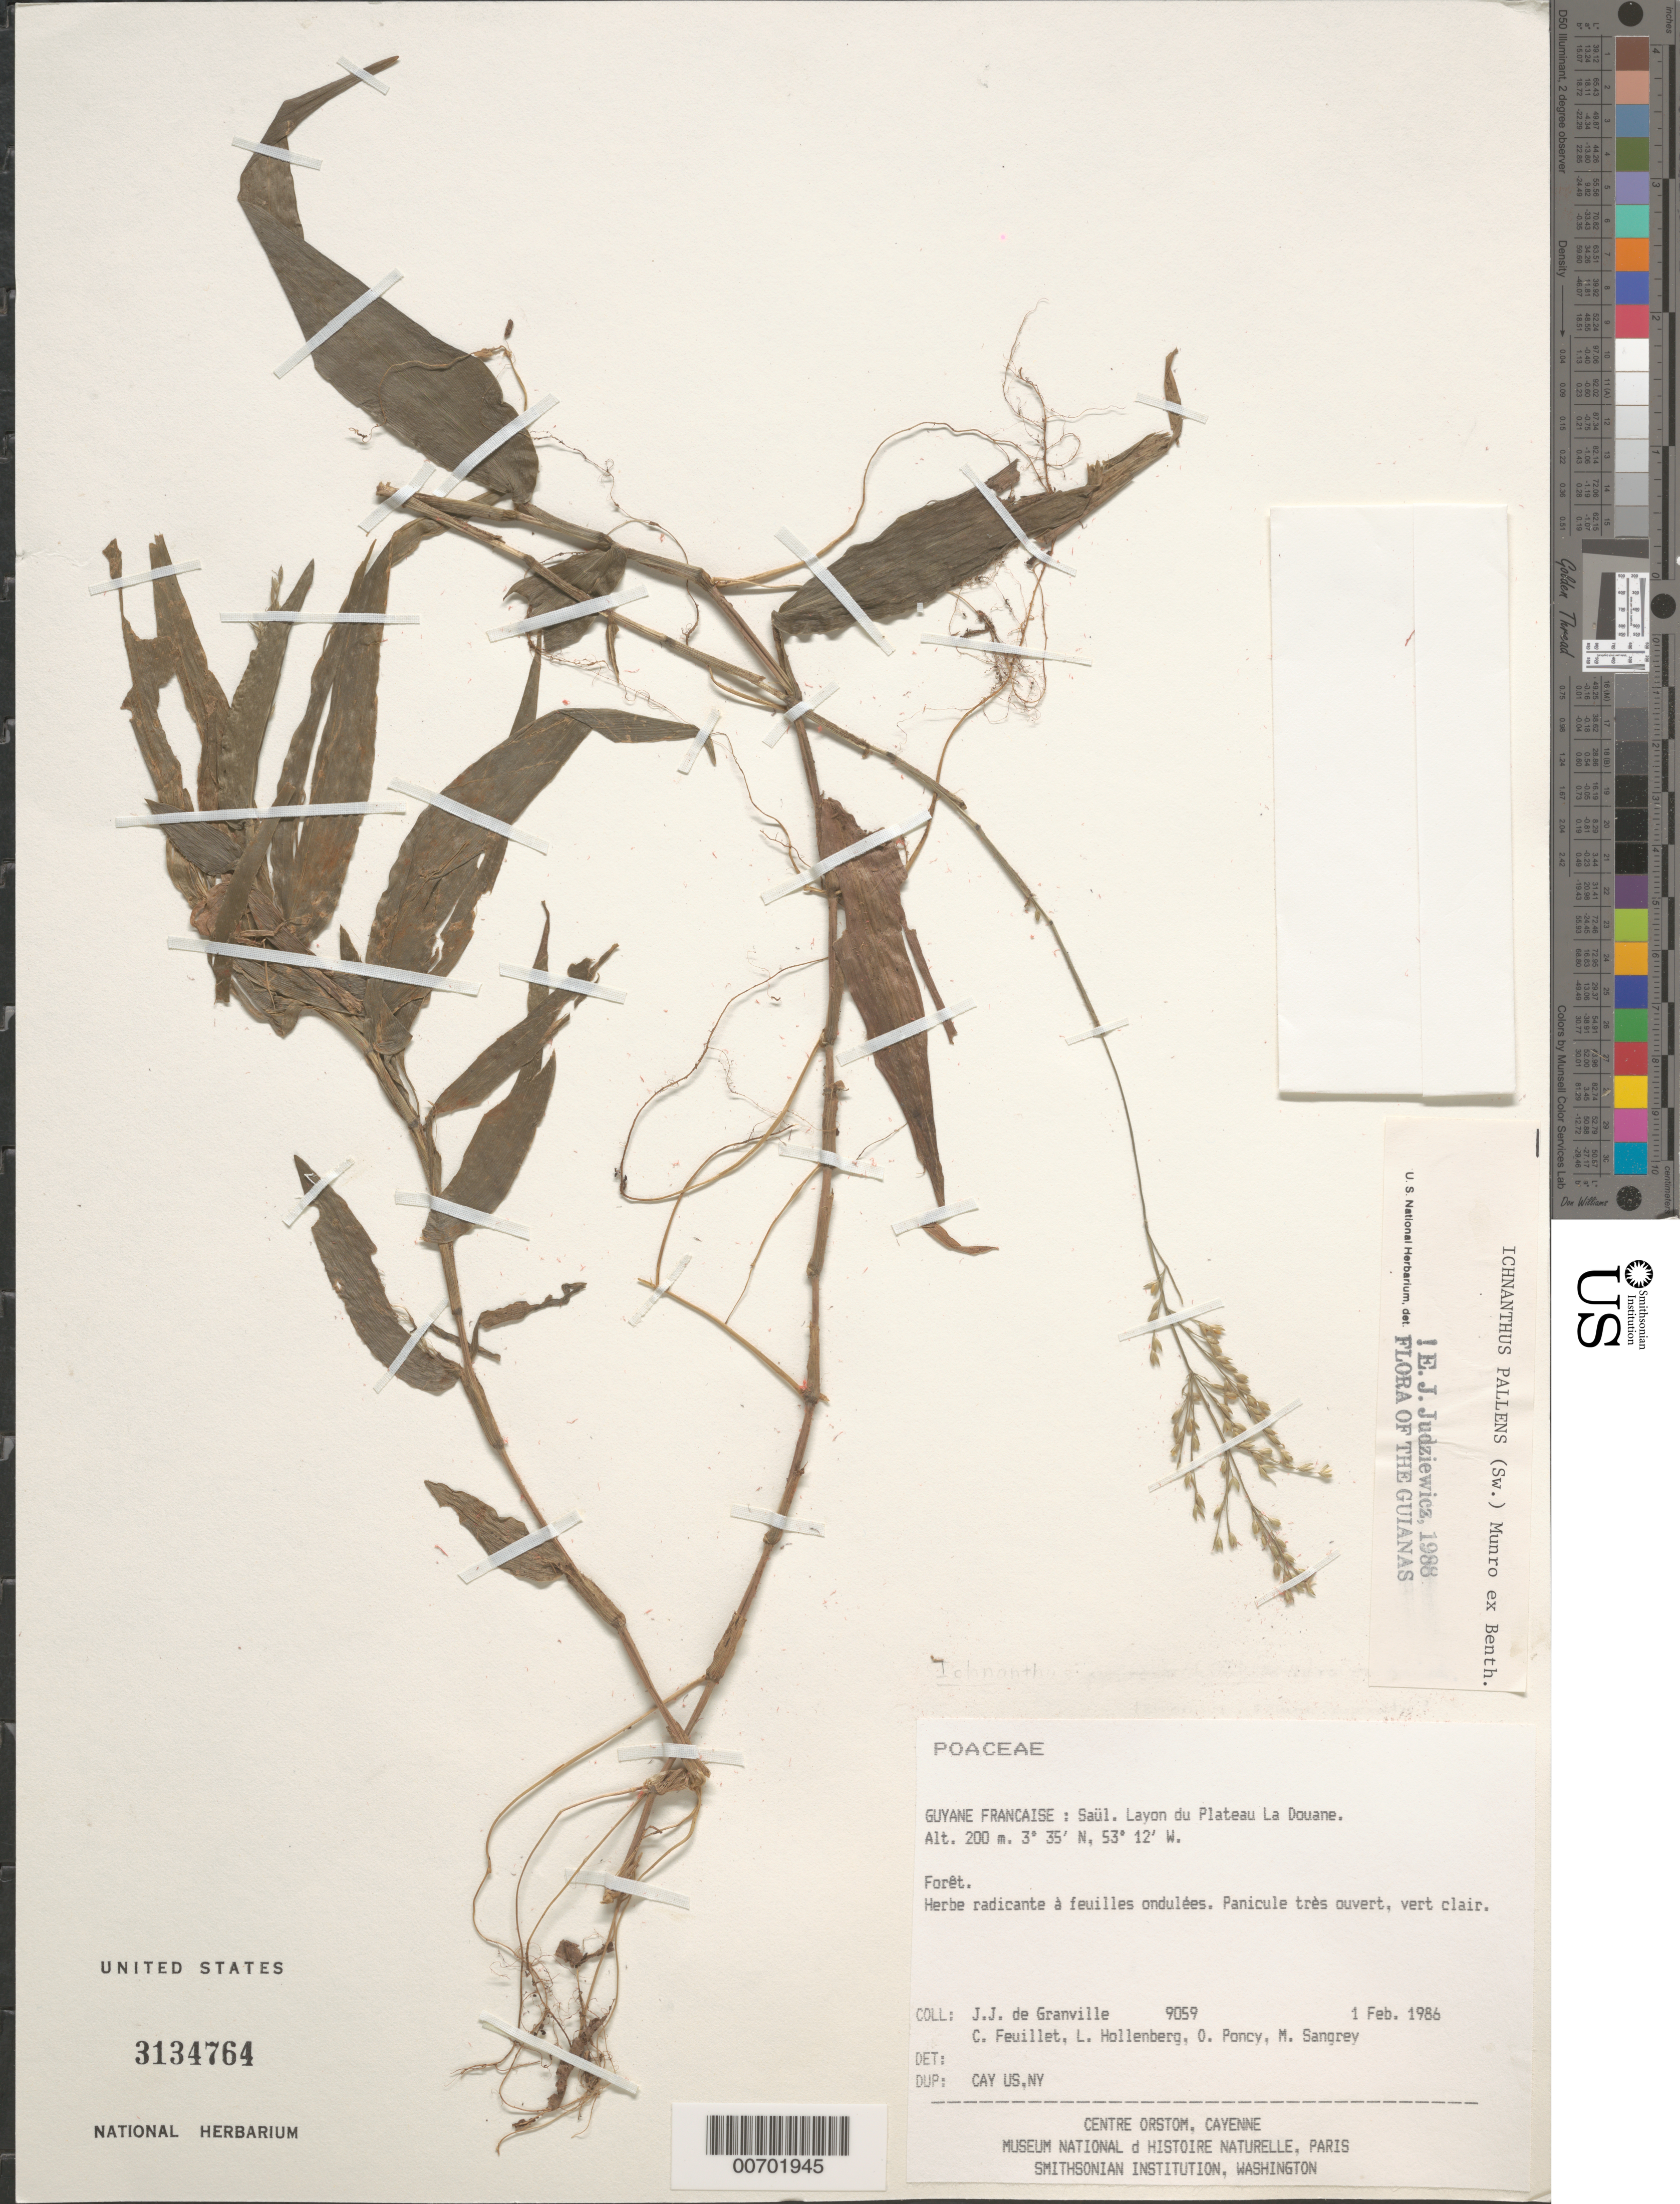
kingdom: Plantae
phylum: Tracheophyta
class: Liliopsida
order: Poales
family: Poaceae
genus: Ichnanthus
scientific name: Ichnanthus pallens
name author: (Sw.) Munro ex Benth.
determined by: Judziewicz, E. J.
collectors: J.-J. de Granville, C. Feuillet, L. Hollenberg, O. Poncy & M. S. Sangrey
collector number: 9059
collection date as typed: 1-Feb-86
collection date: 1986-02-01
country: French Guiana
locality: Saül, Layon du Plateau La Douane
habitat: Forêt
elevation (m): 200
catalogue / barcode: US 3134764